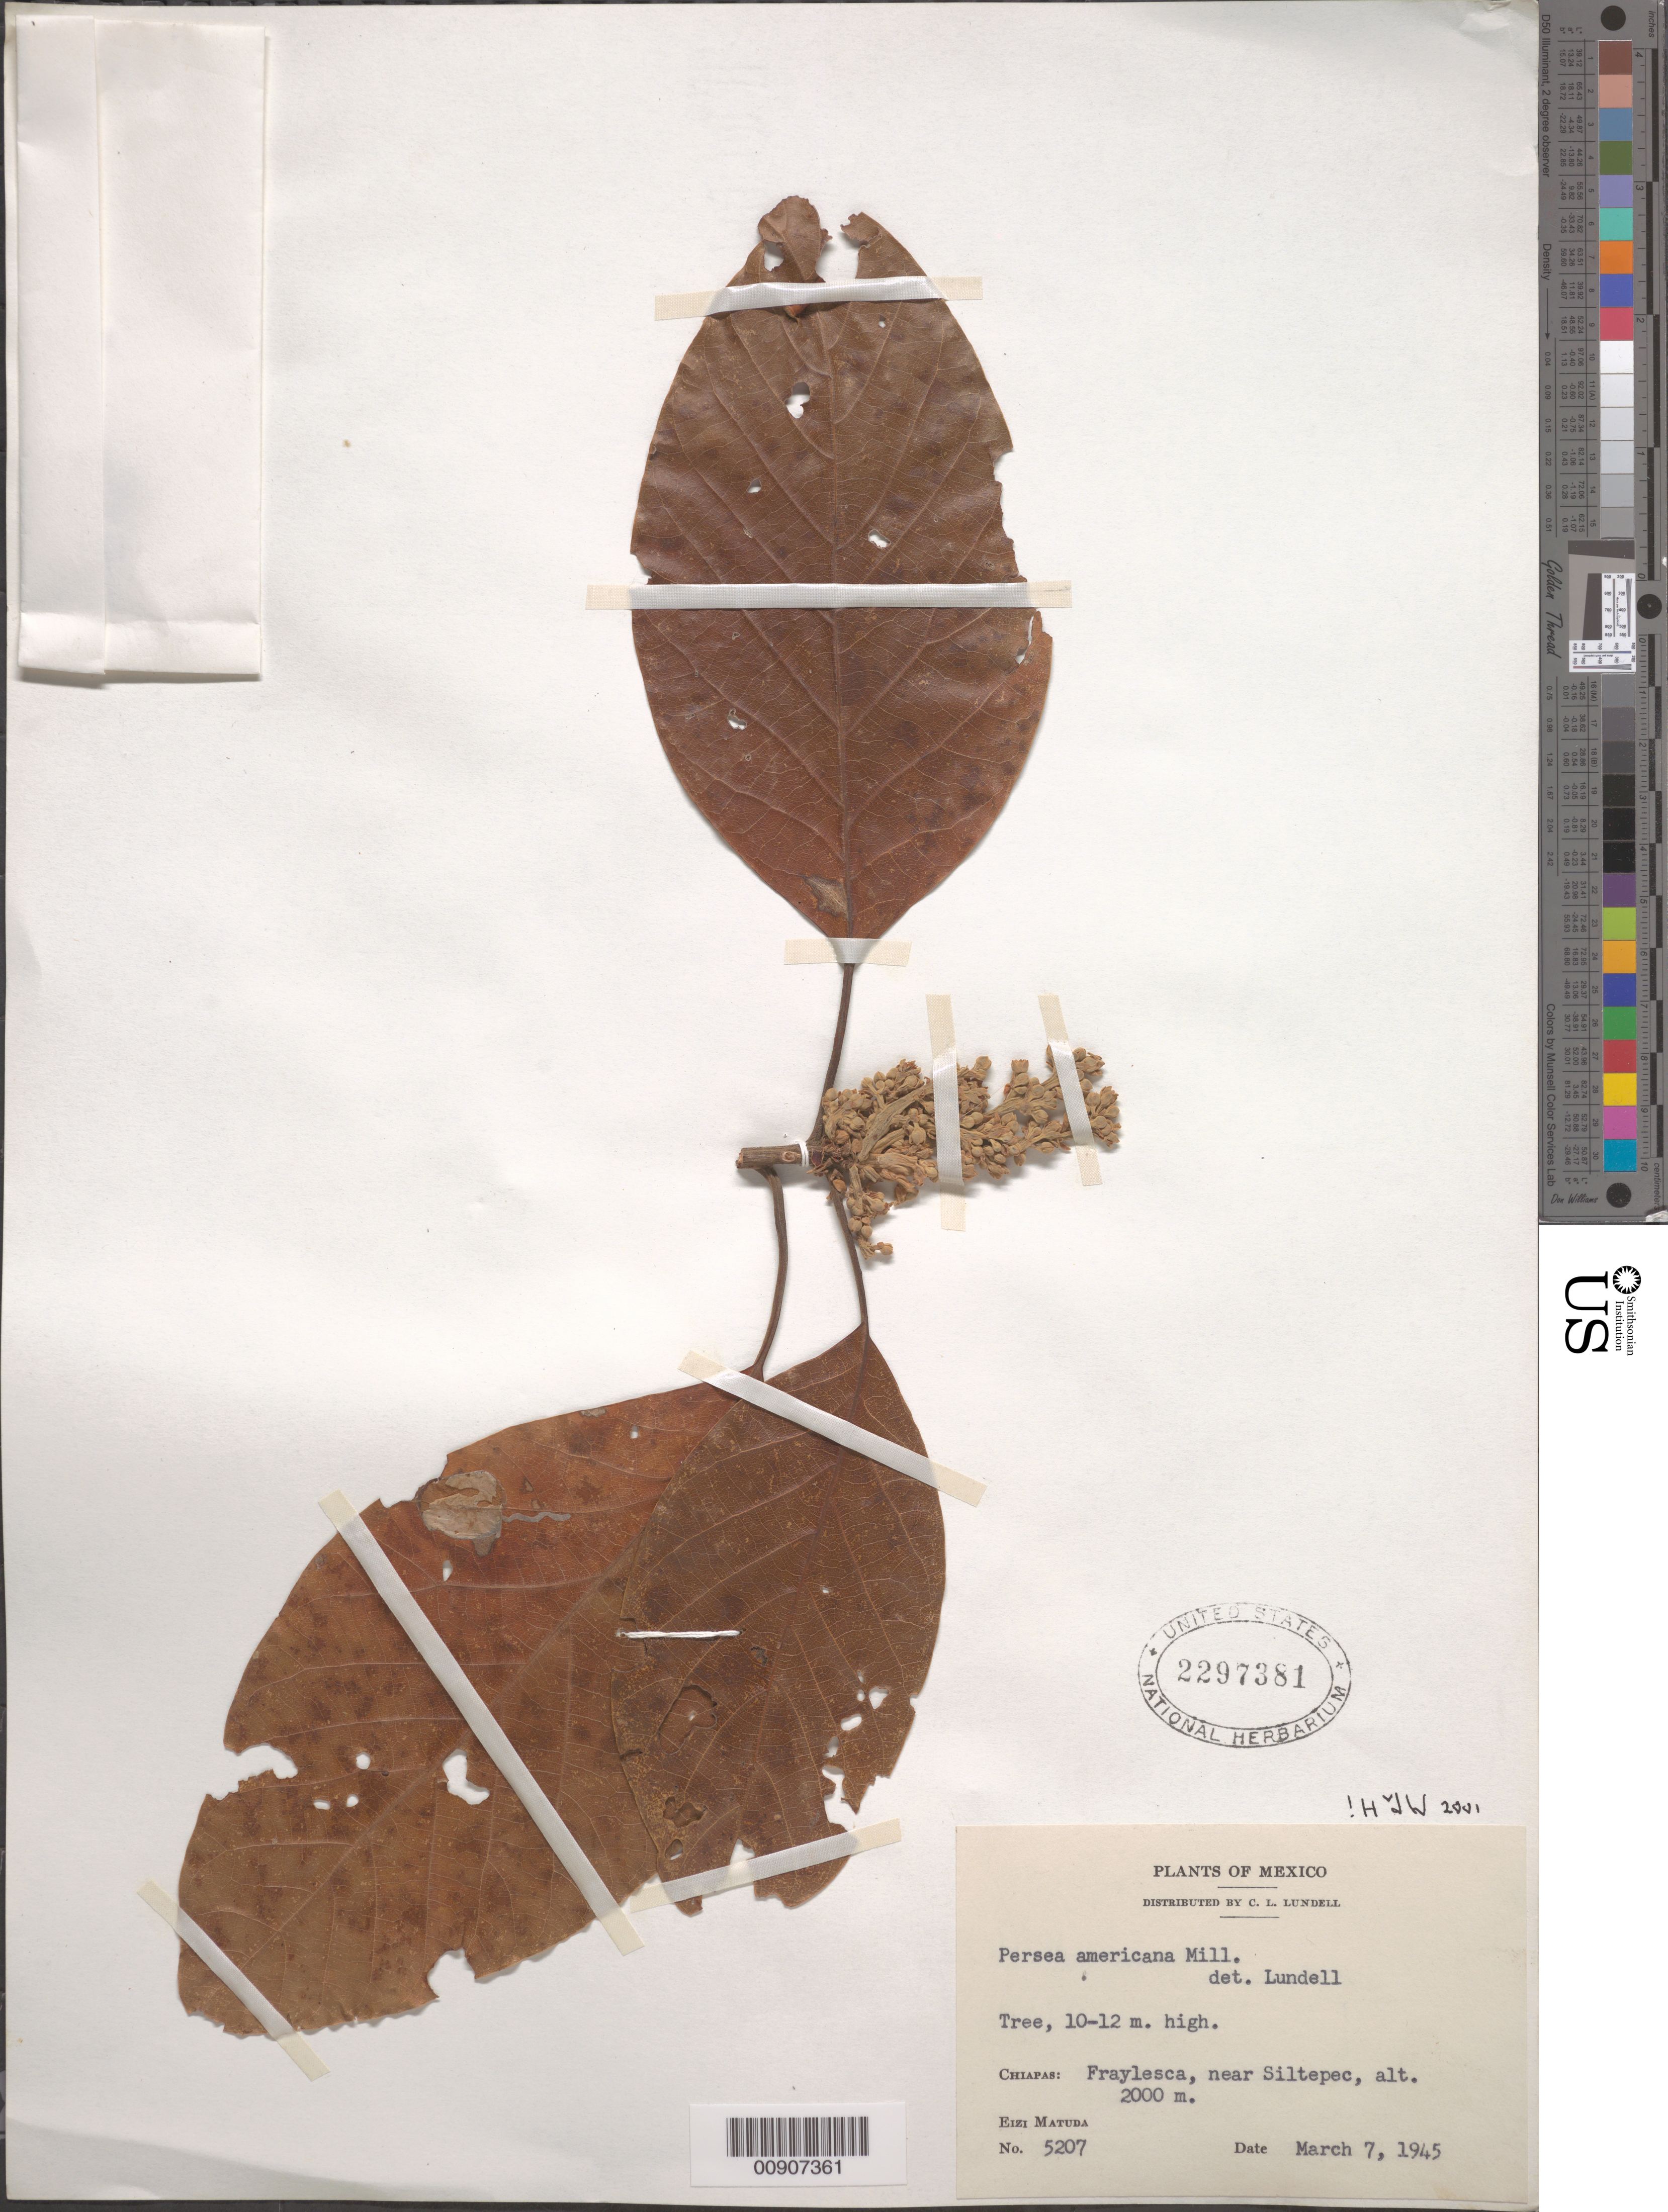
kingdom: Plantae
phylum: Tracheophyta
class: Magnoliopsida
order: Laurales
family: Lauraceae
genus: Persea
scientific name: Persea americana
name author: Mill.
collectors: E. Matuda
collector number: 5207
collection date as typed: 07 Mar 1945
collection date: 1945-03-07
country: Mexico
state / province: Chiapas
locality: Chiapas: Fraylesca, near Siltepec.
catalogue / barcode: US 2297381